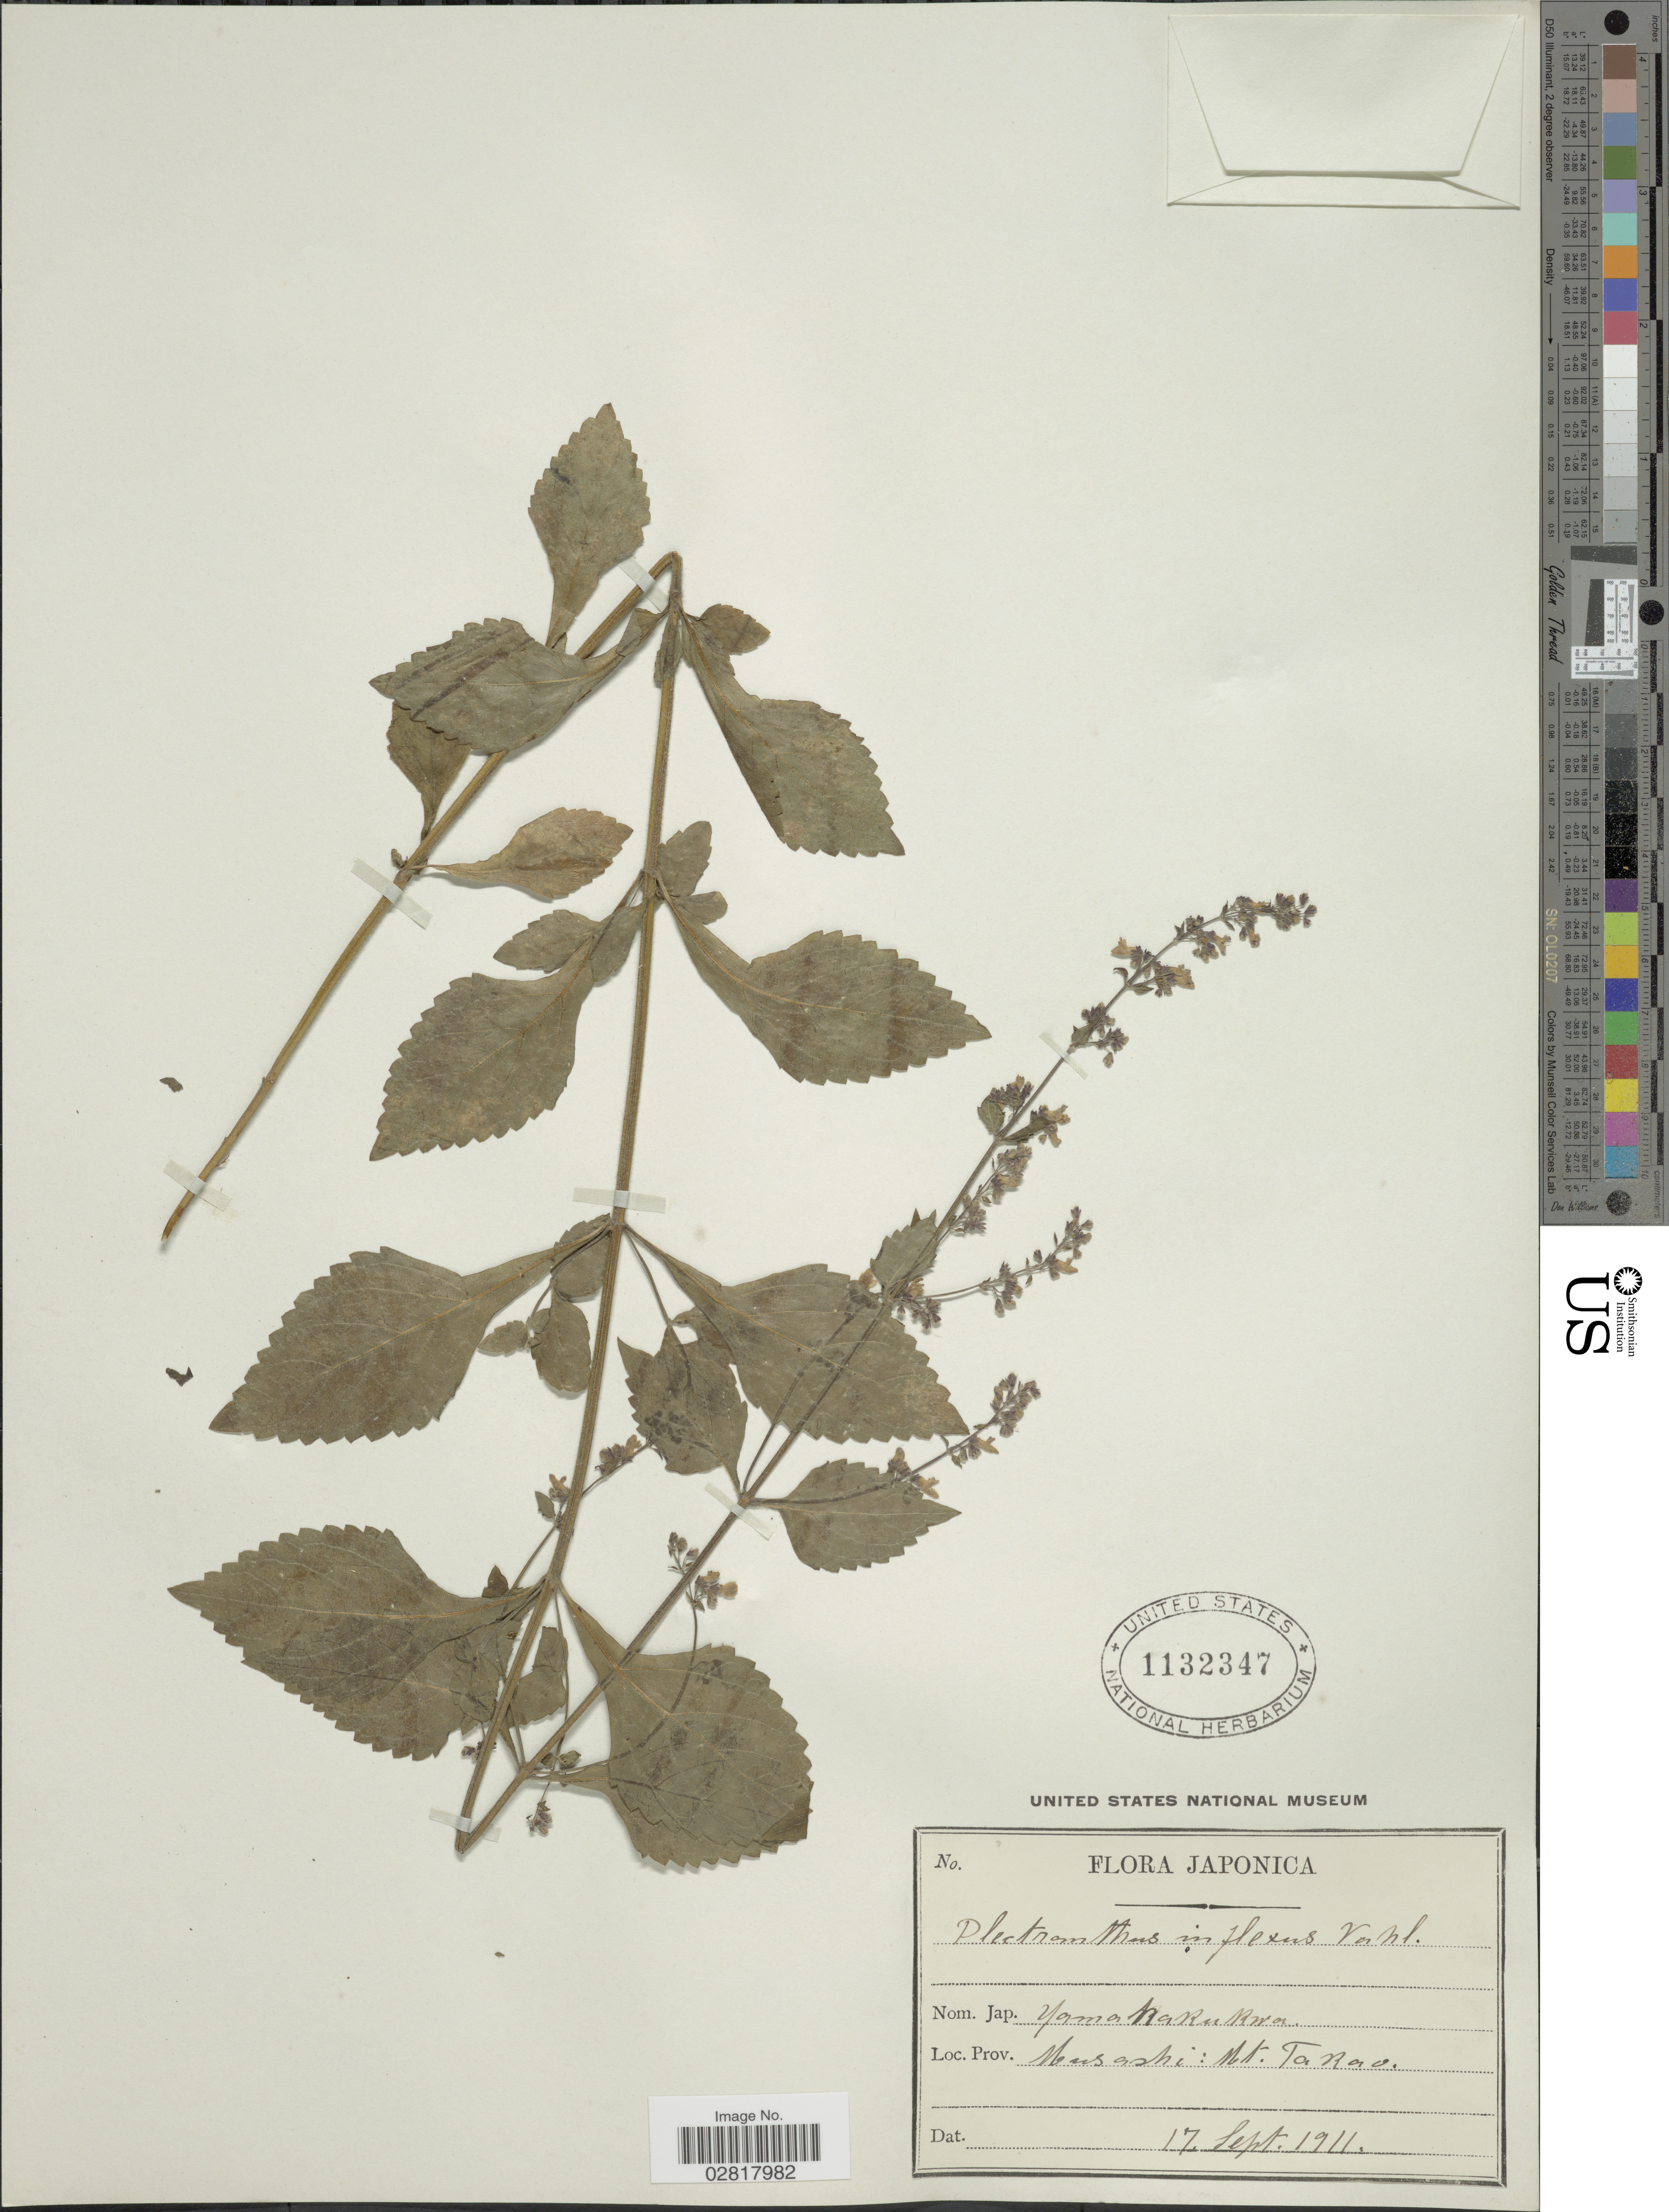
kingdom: Plantae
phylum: Tracheophyta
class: Magnoliopsida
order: Lamiales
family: Lamiaceae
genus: Plectranthus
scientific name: Plectranthus inflexus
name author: (Thunb.) Vahl ex Benth.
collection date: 1911-09-17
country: Japan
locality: Musashi: Mt. Takao.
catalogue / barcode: US 1132347